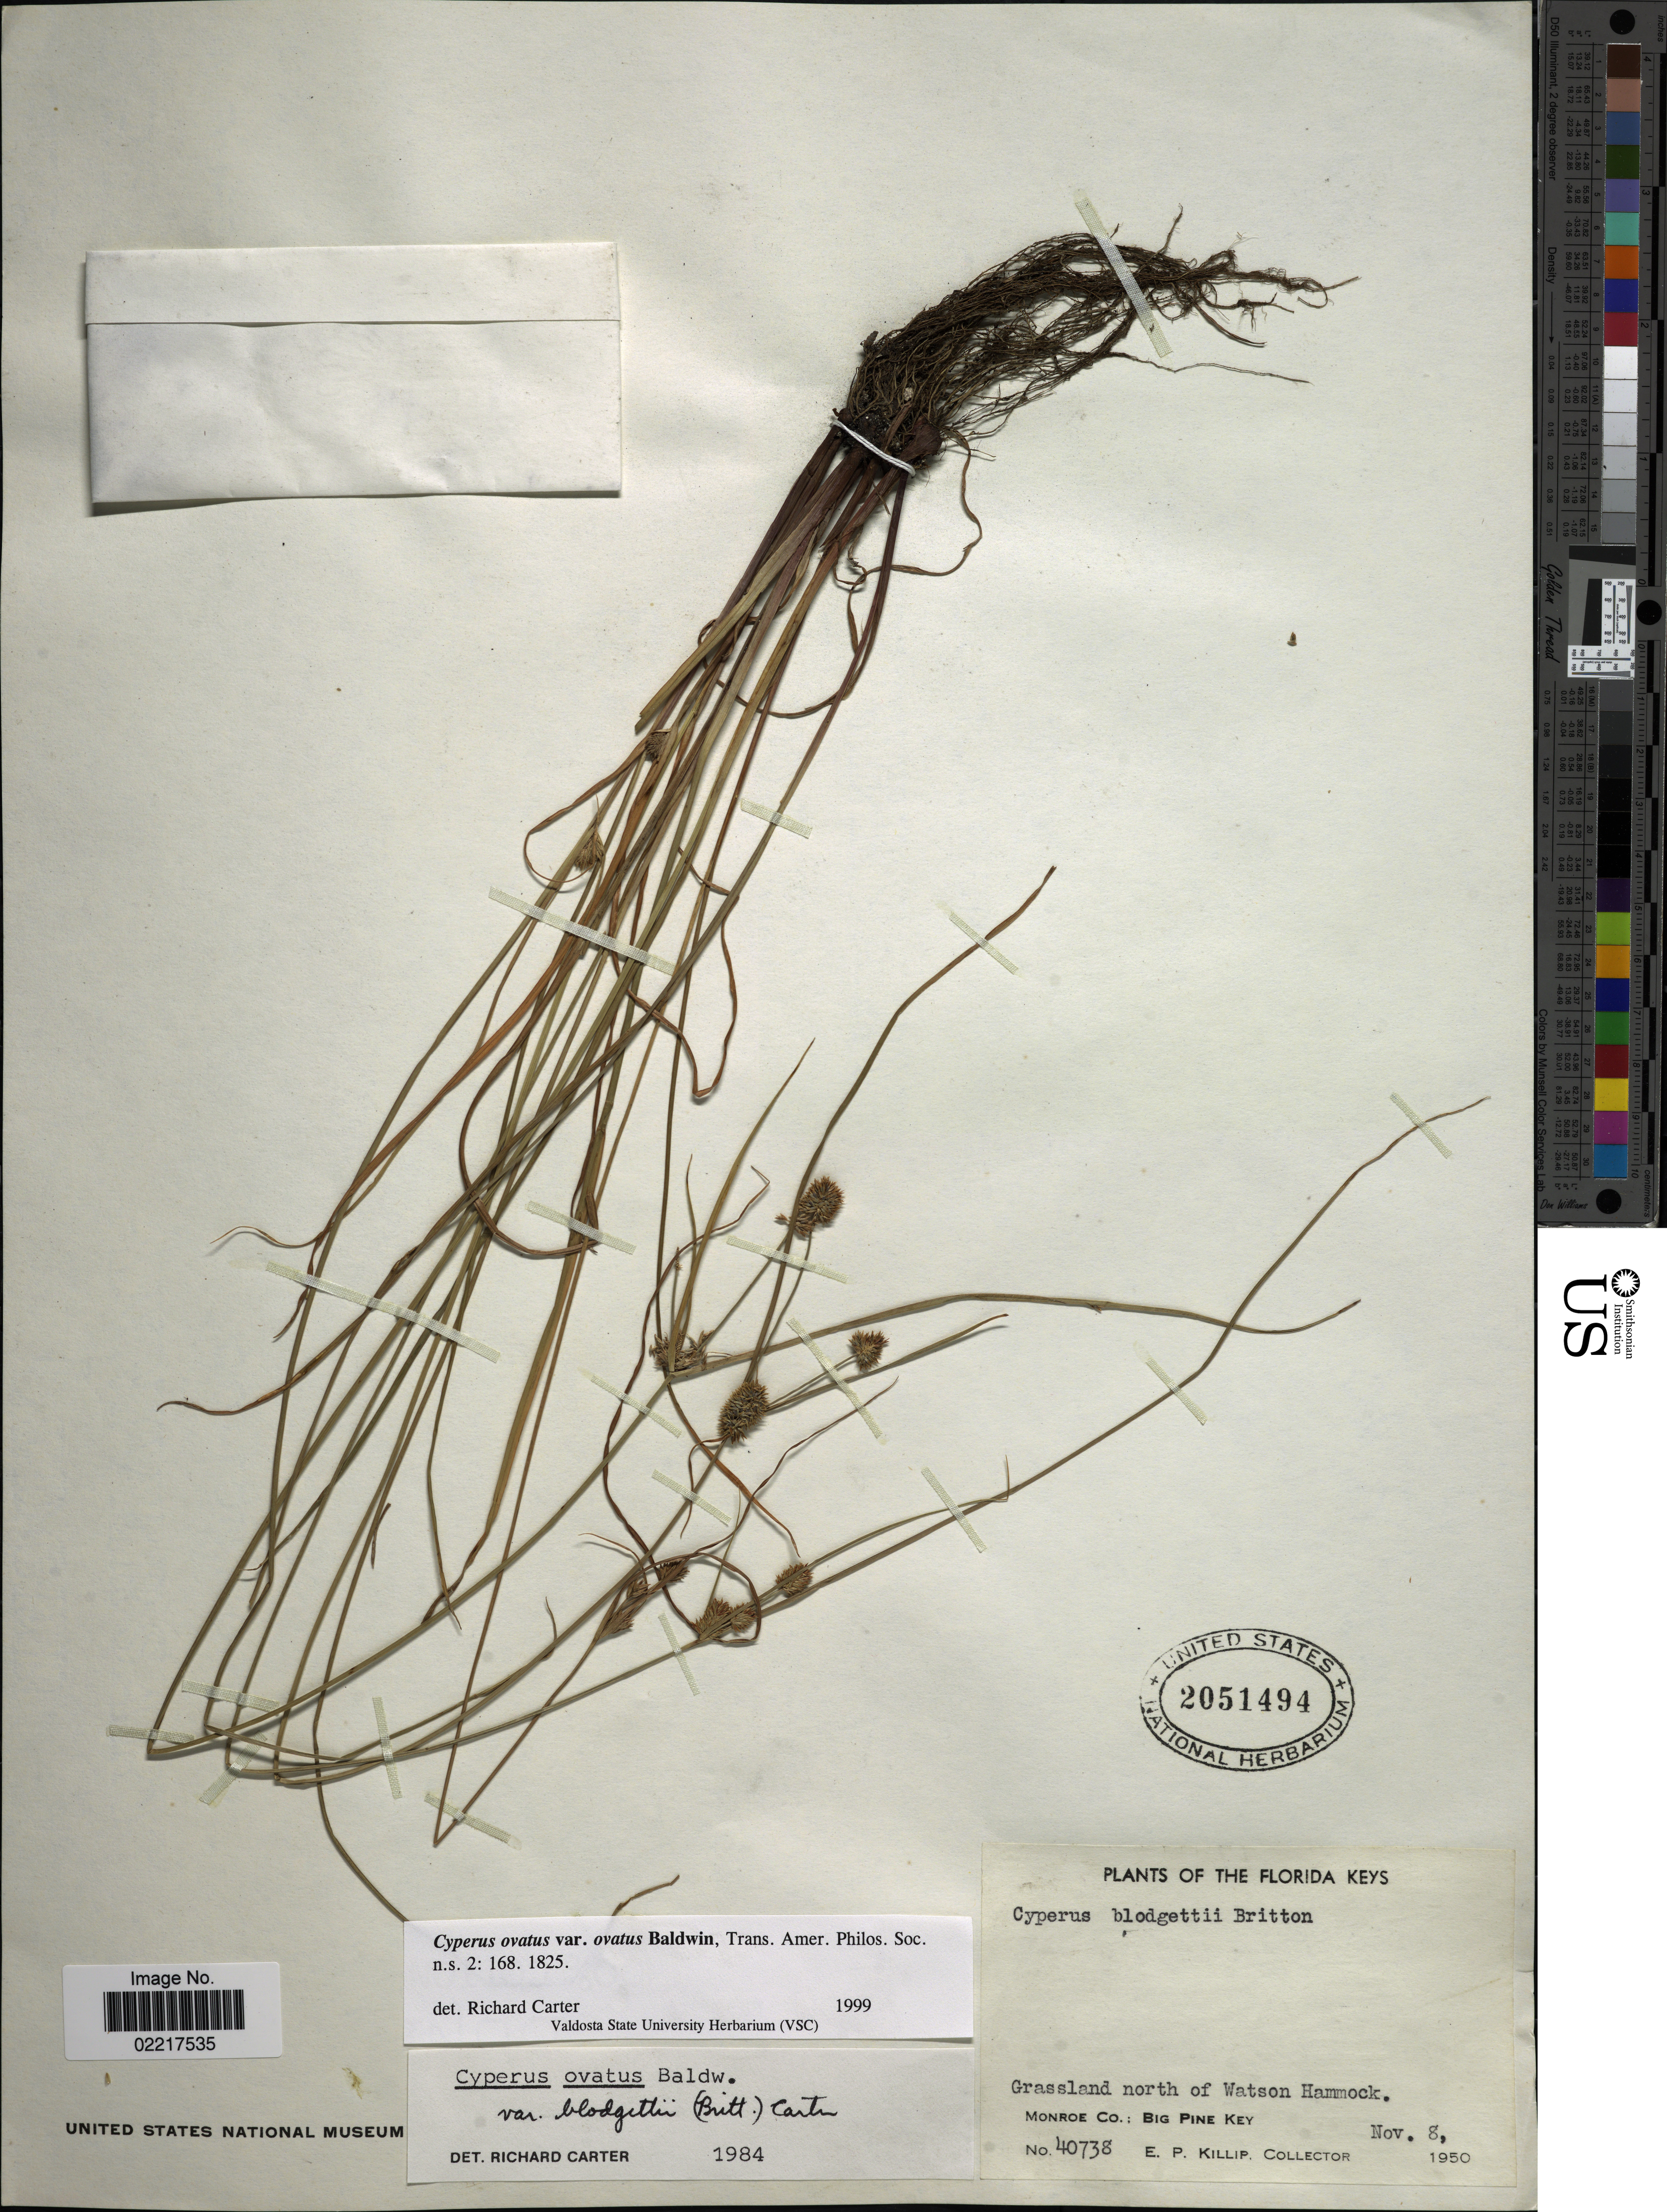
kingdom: Plantae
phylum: Tracheophyta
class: Liliopsida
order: Poales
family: Cyperaceae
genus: Cyperus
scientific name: Cyperus ovatus var. ovatus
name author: Baldwin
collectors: E. P. Killip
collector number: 40738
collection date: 1950-11-08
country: United States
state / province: Florida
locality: The Florida Keys, Grassland north of Watson Hammock. Monroe Co: Big Pine Key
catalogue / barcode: US 2051494